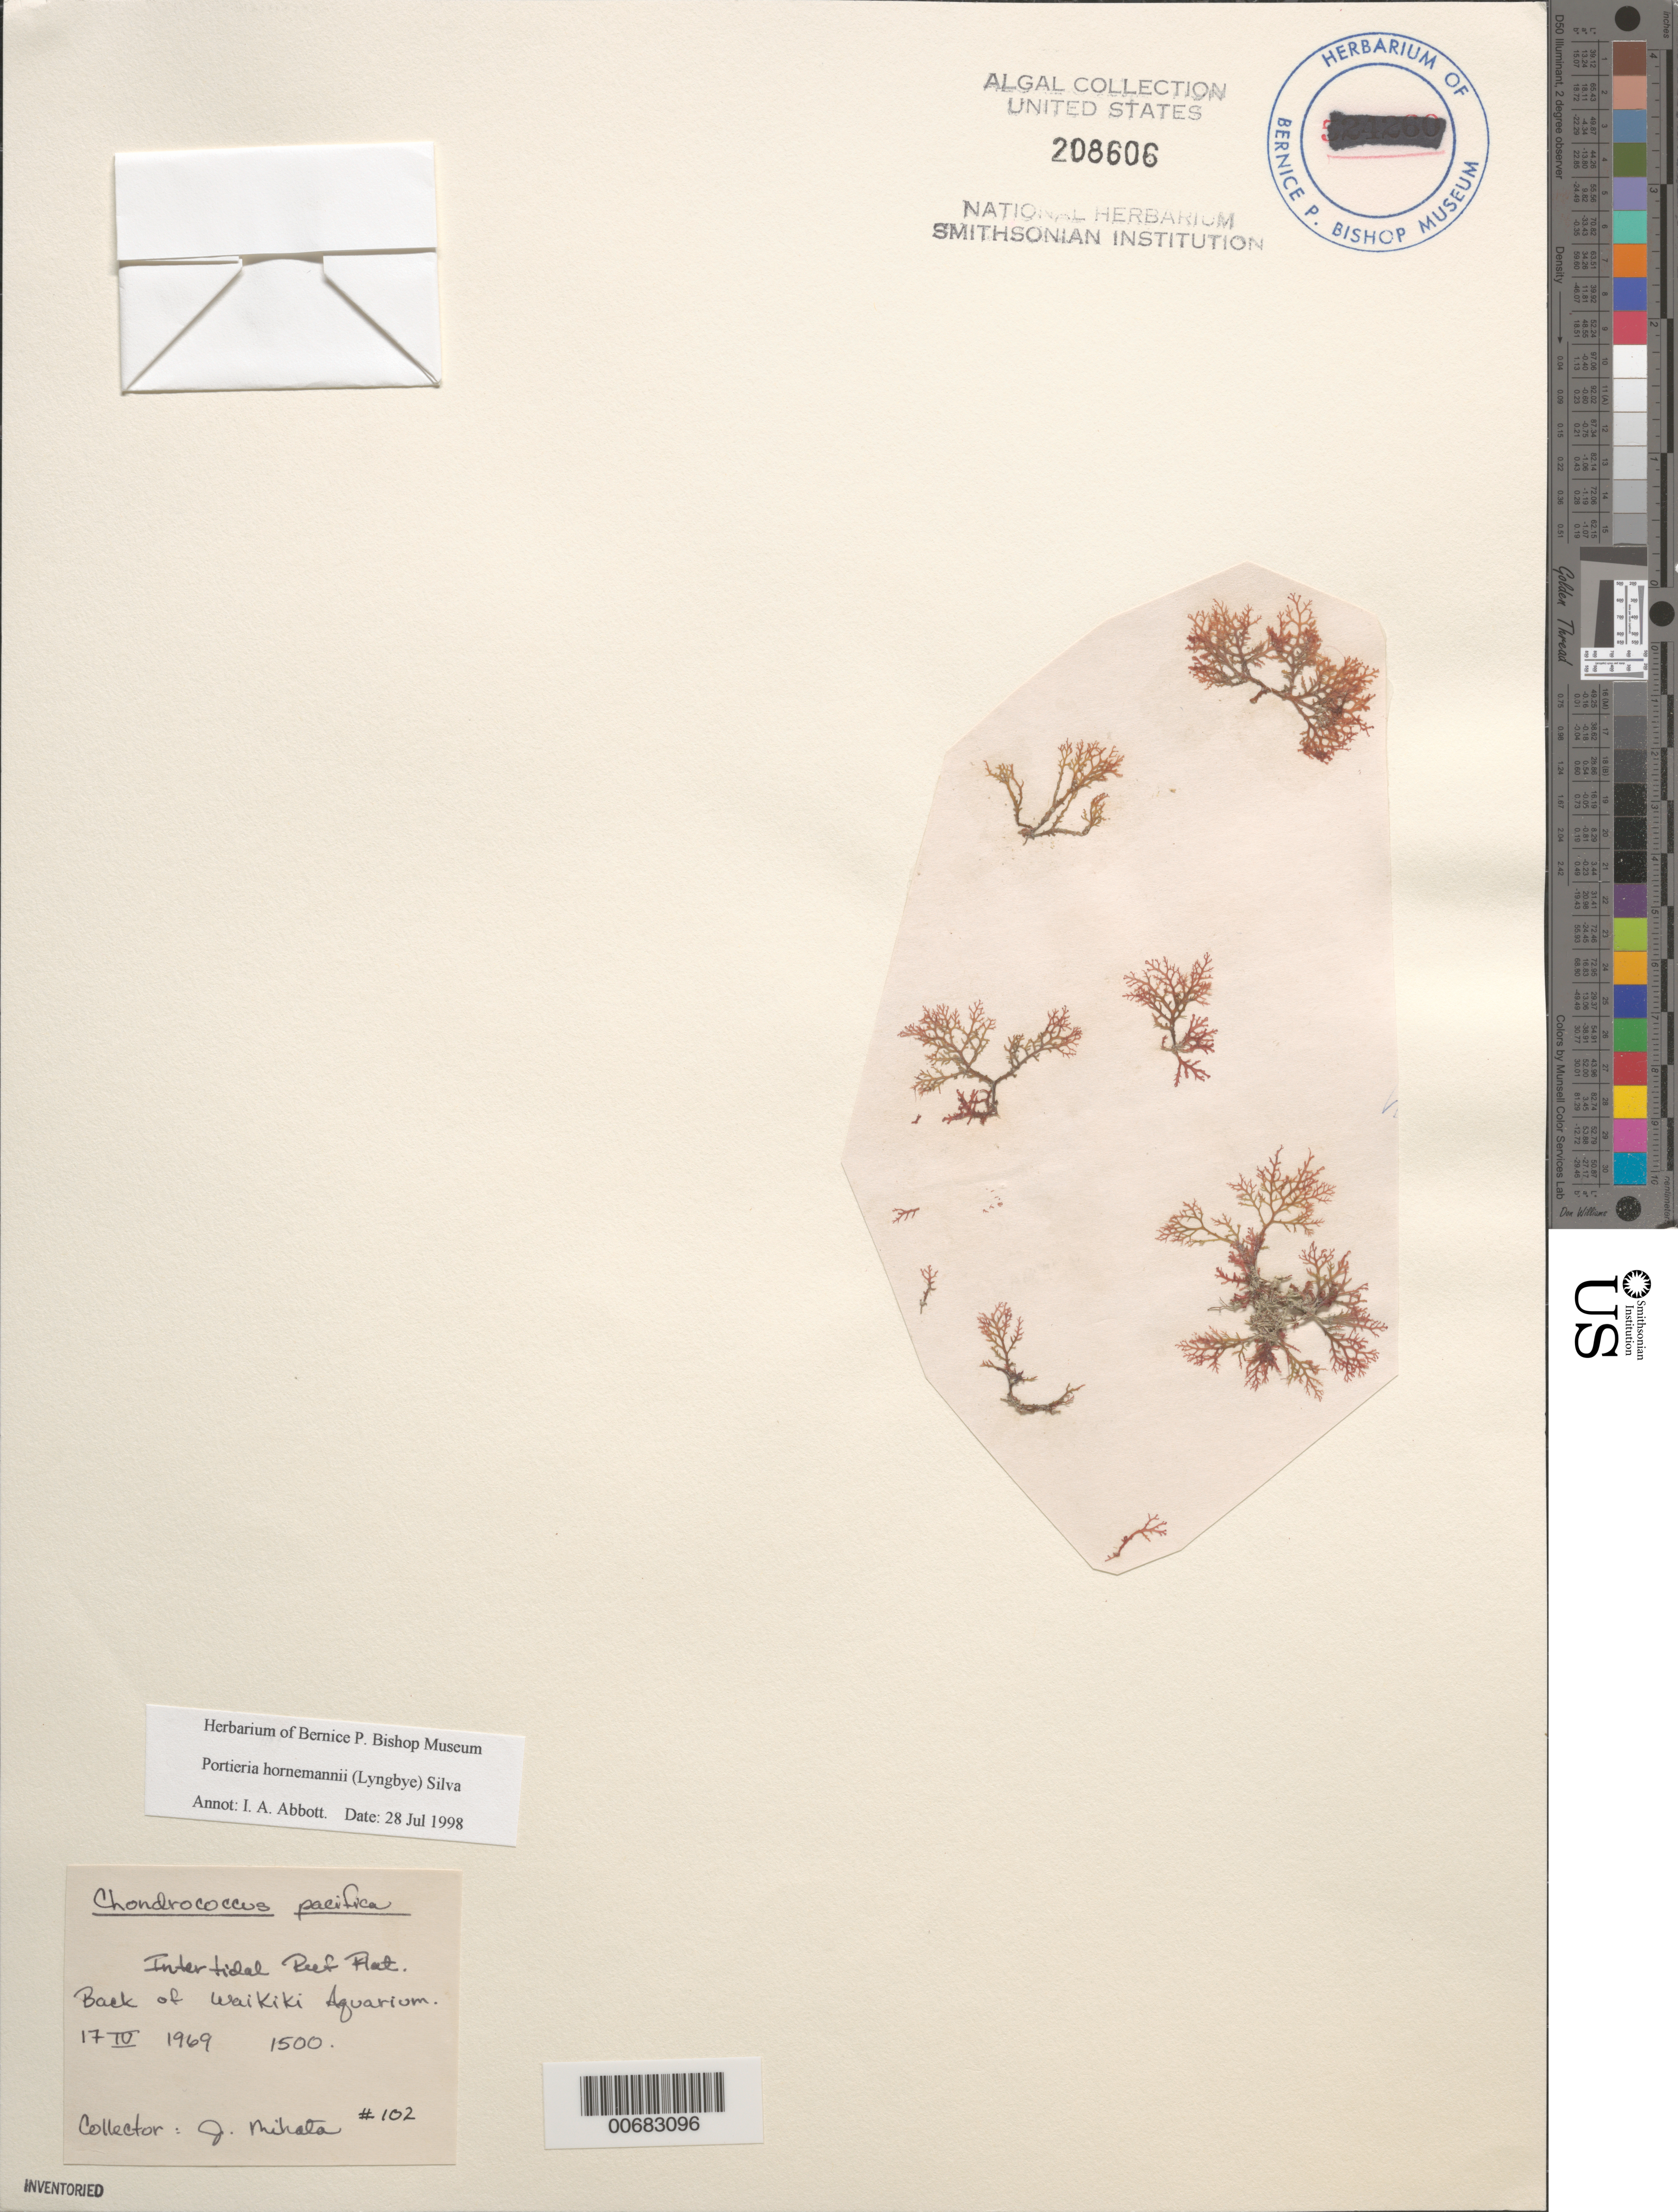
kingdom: Plantae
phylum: Rhodophyta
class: Florideophyceae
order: Gigartinales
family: Rhizophyllidaceae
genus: Portieria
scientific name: Portieria hornemannii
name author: (Lyngbye) P.C. Silva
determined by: Abbott, Isabella A.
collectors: J. Mihata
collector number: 102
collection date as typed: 17 Apr 1969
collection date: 1969-04-17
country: United States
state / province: Hawaii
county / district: Honolulu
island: Oahu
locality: Waikiki Aquarium, in back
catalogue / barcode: US 208606